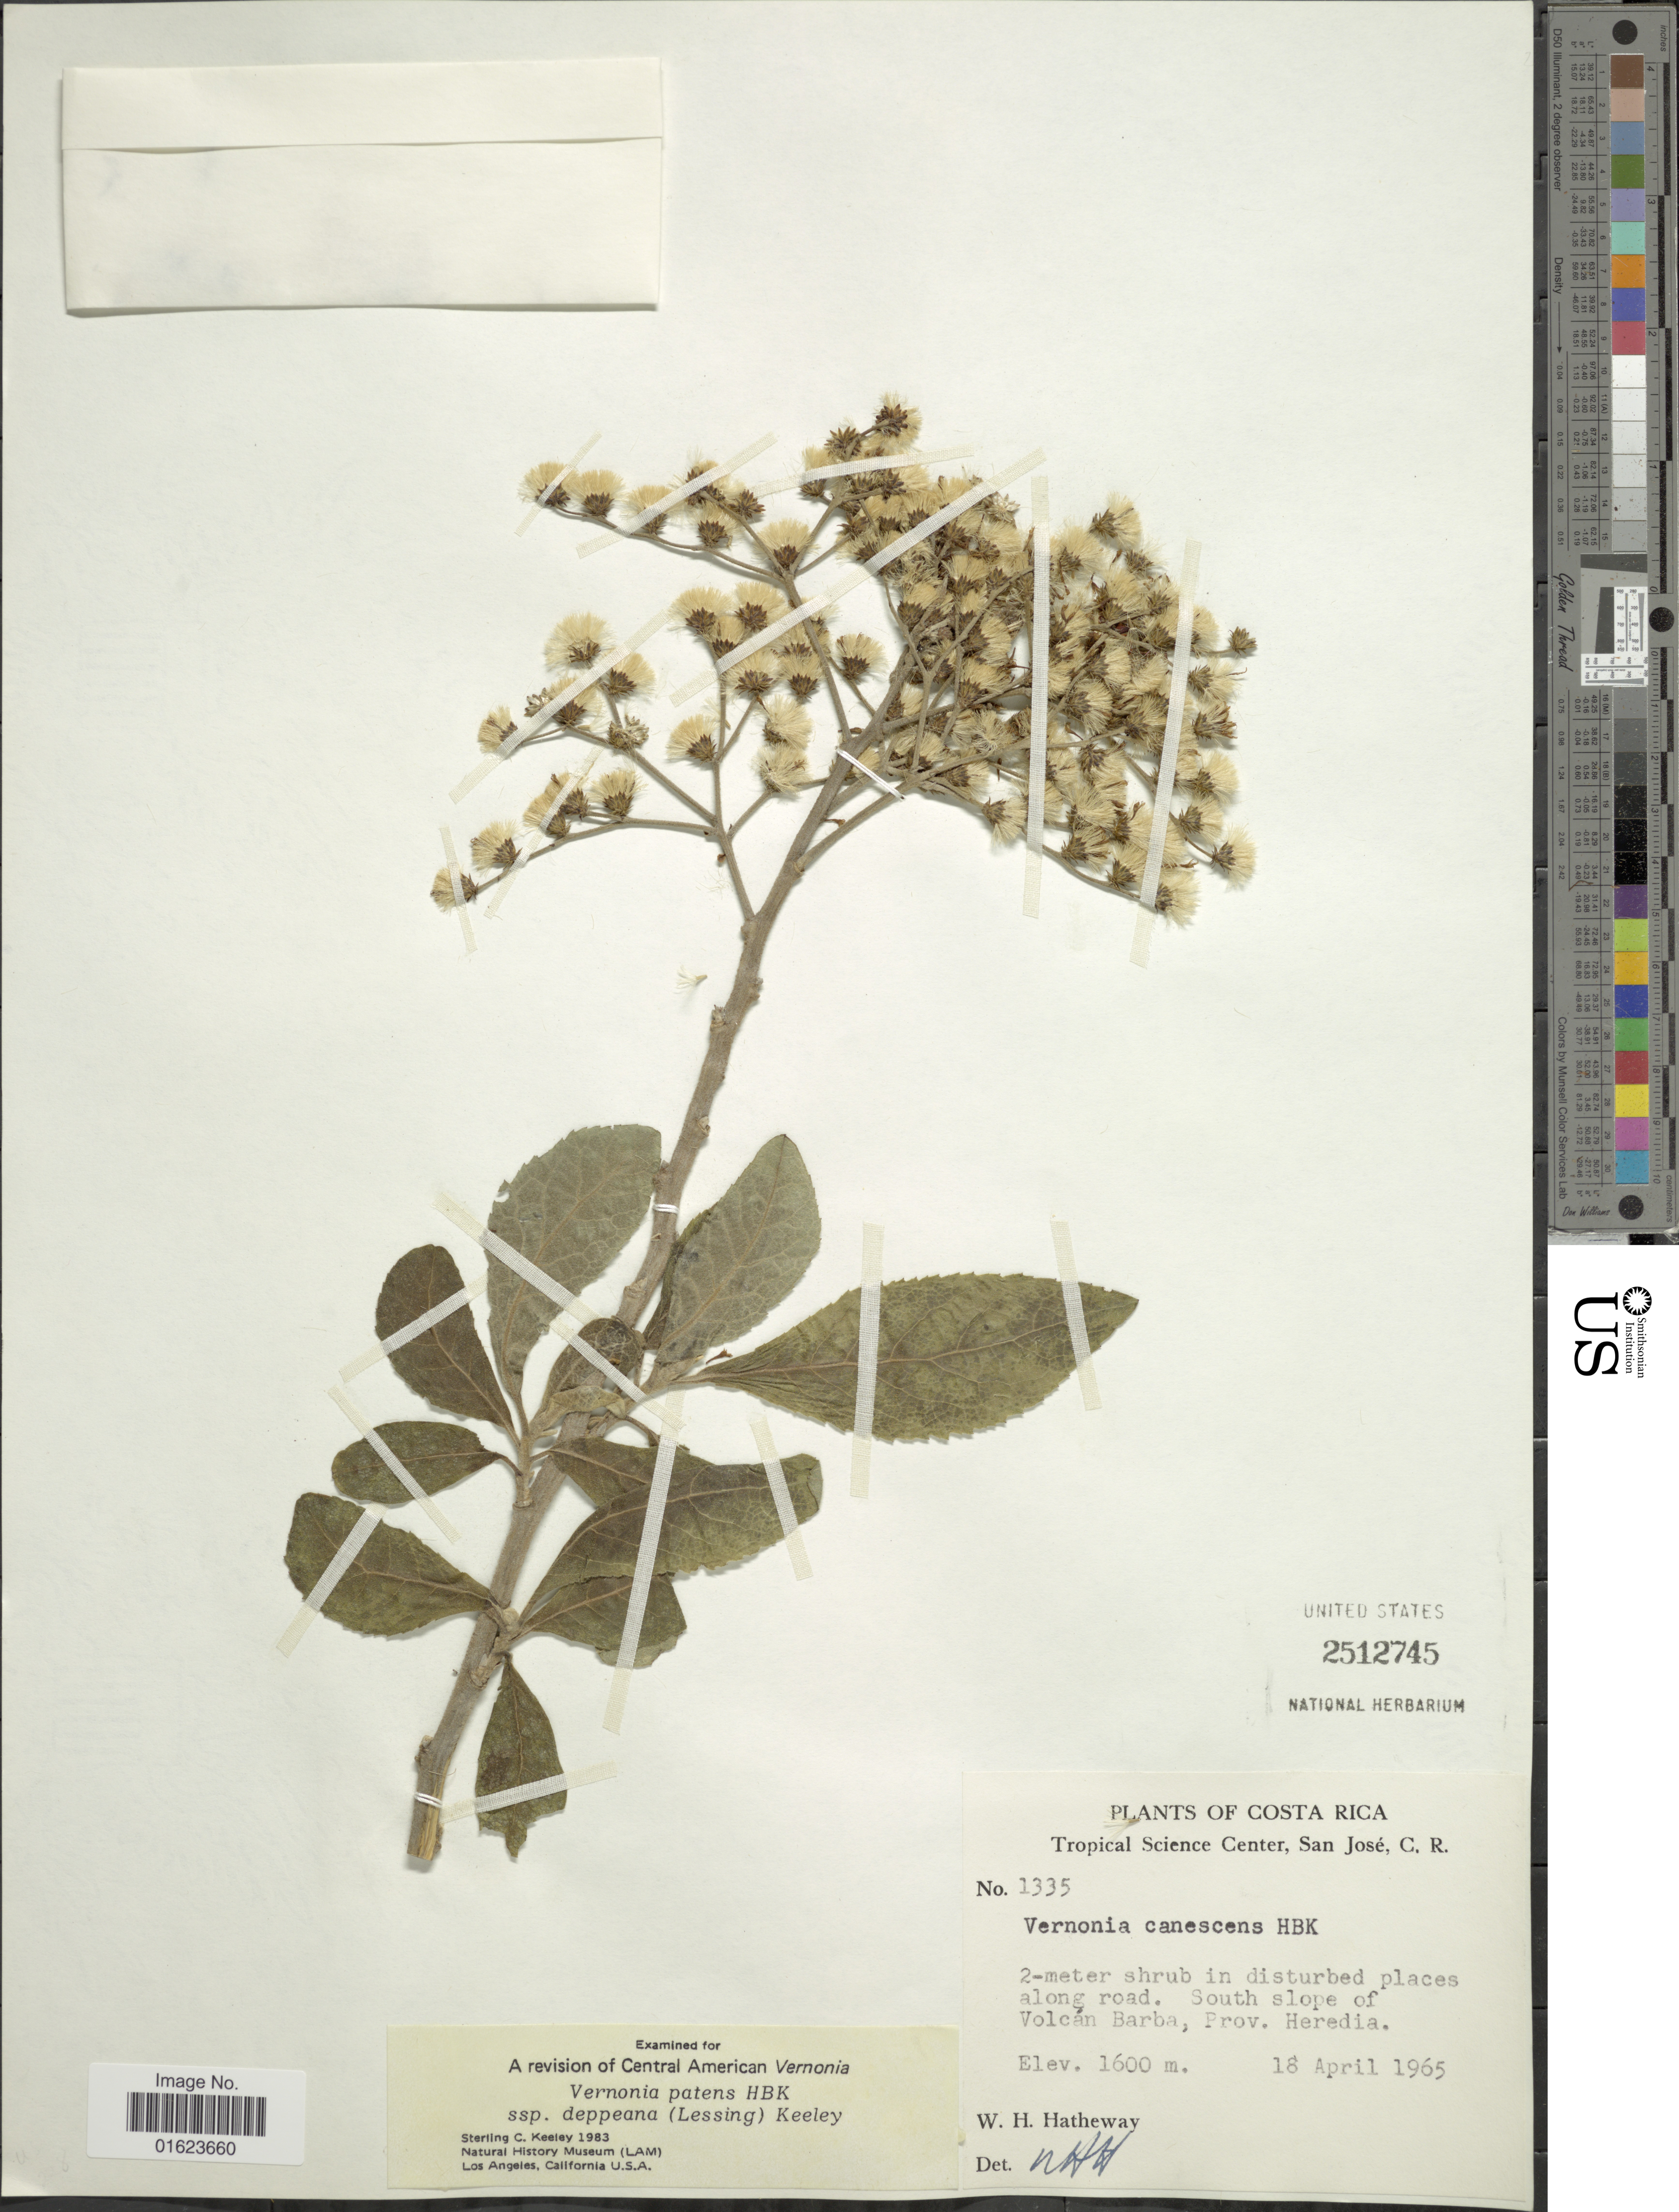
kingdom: Plantae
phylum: Tracheophyta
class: Magnoliopsida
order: Asterales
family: Asteraceae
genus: Vernonanthura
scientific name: Vernonanthura deppeana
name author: (Less.) H. Rob.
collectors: W. H. Hatheway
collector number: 1335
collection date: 1965-04-18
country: Costa Rica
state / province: Heredia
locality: Costa Rica. South slope of Volcan Barba, Prov. Heredia.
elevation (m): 1600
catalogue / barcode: US 2512745